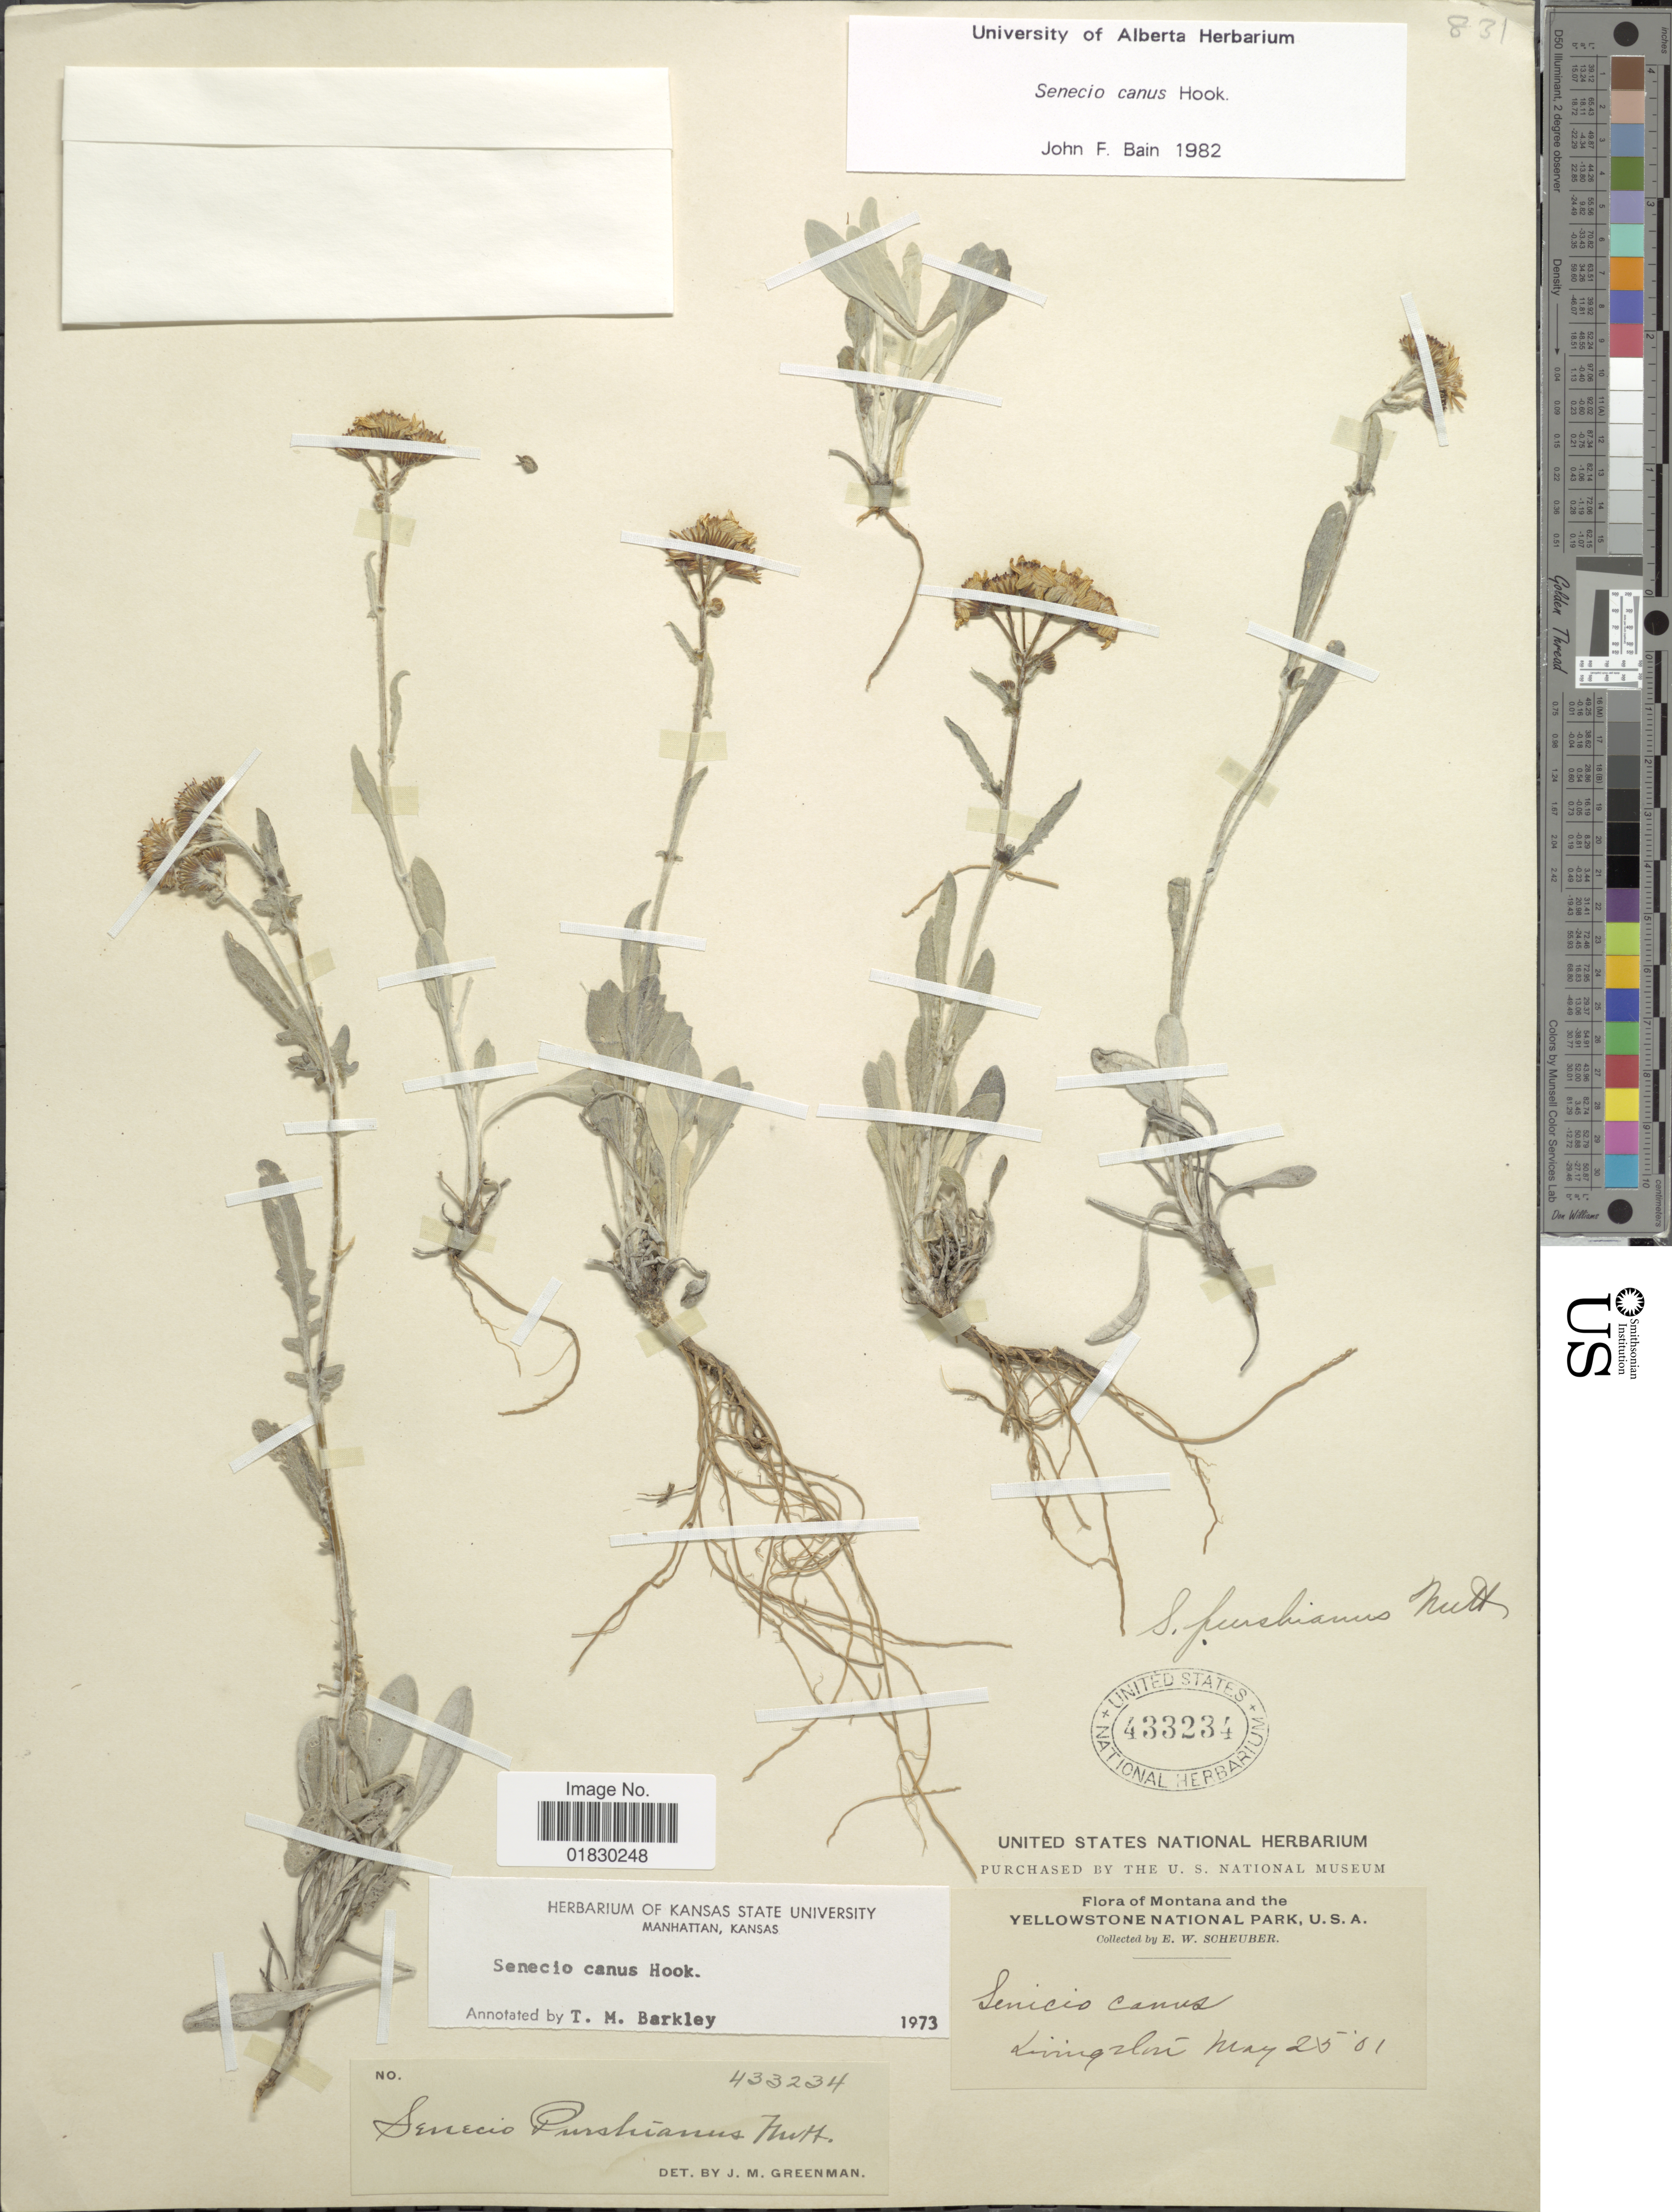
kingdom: Plantae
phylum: Tracheophyta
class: Magnoliopsida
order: Asterales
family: Asteraceae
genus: Packera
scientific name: Packera cana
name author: (Hook.) W.A. Weber & Á. Löve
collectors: E. Scheuber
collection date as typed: Transcribed d/m/y: 25/5/01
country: United States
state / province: Montana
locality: Montana and the Yellowstone National Park, U. S. A., Livingston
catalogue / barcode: US 433234